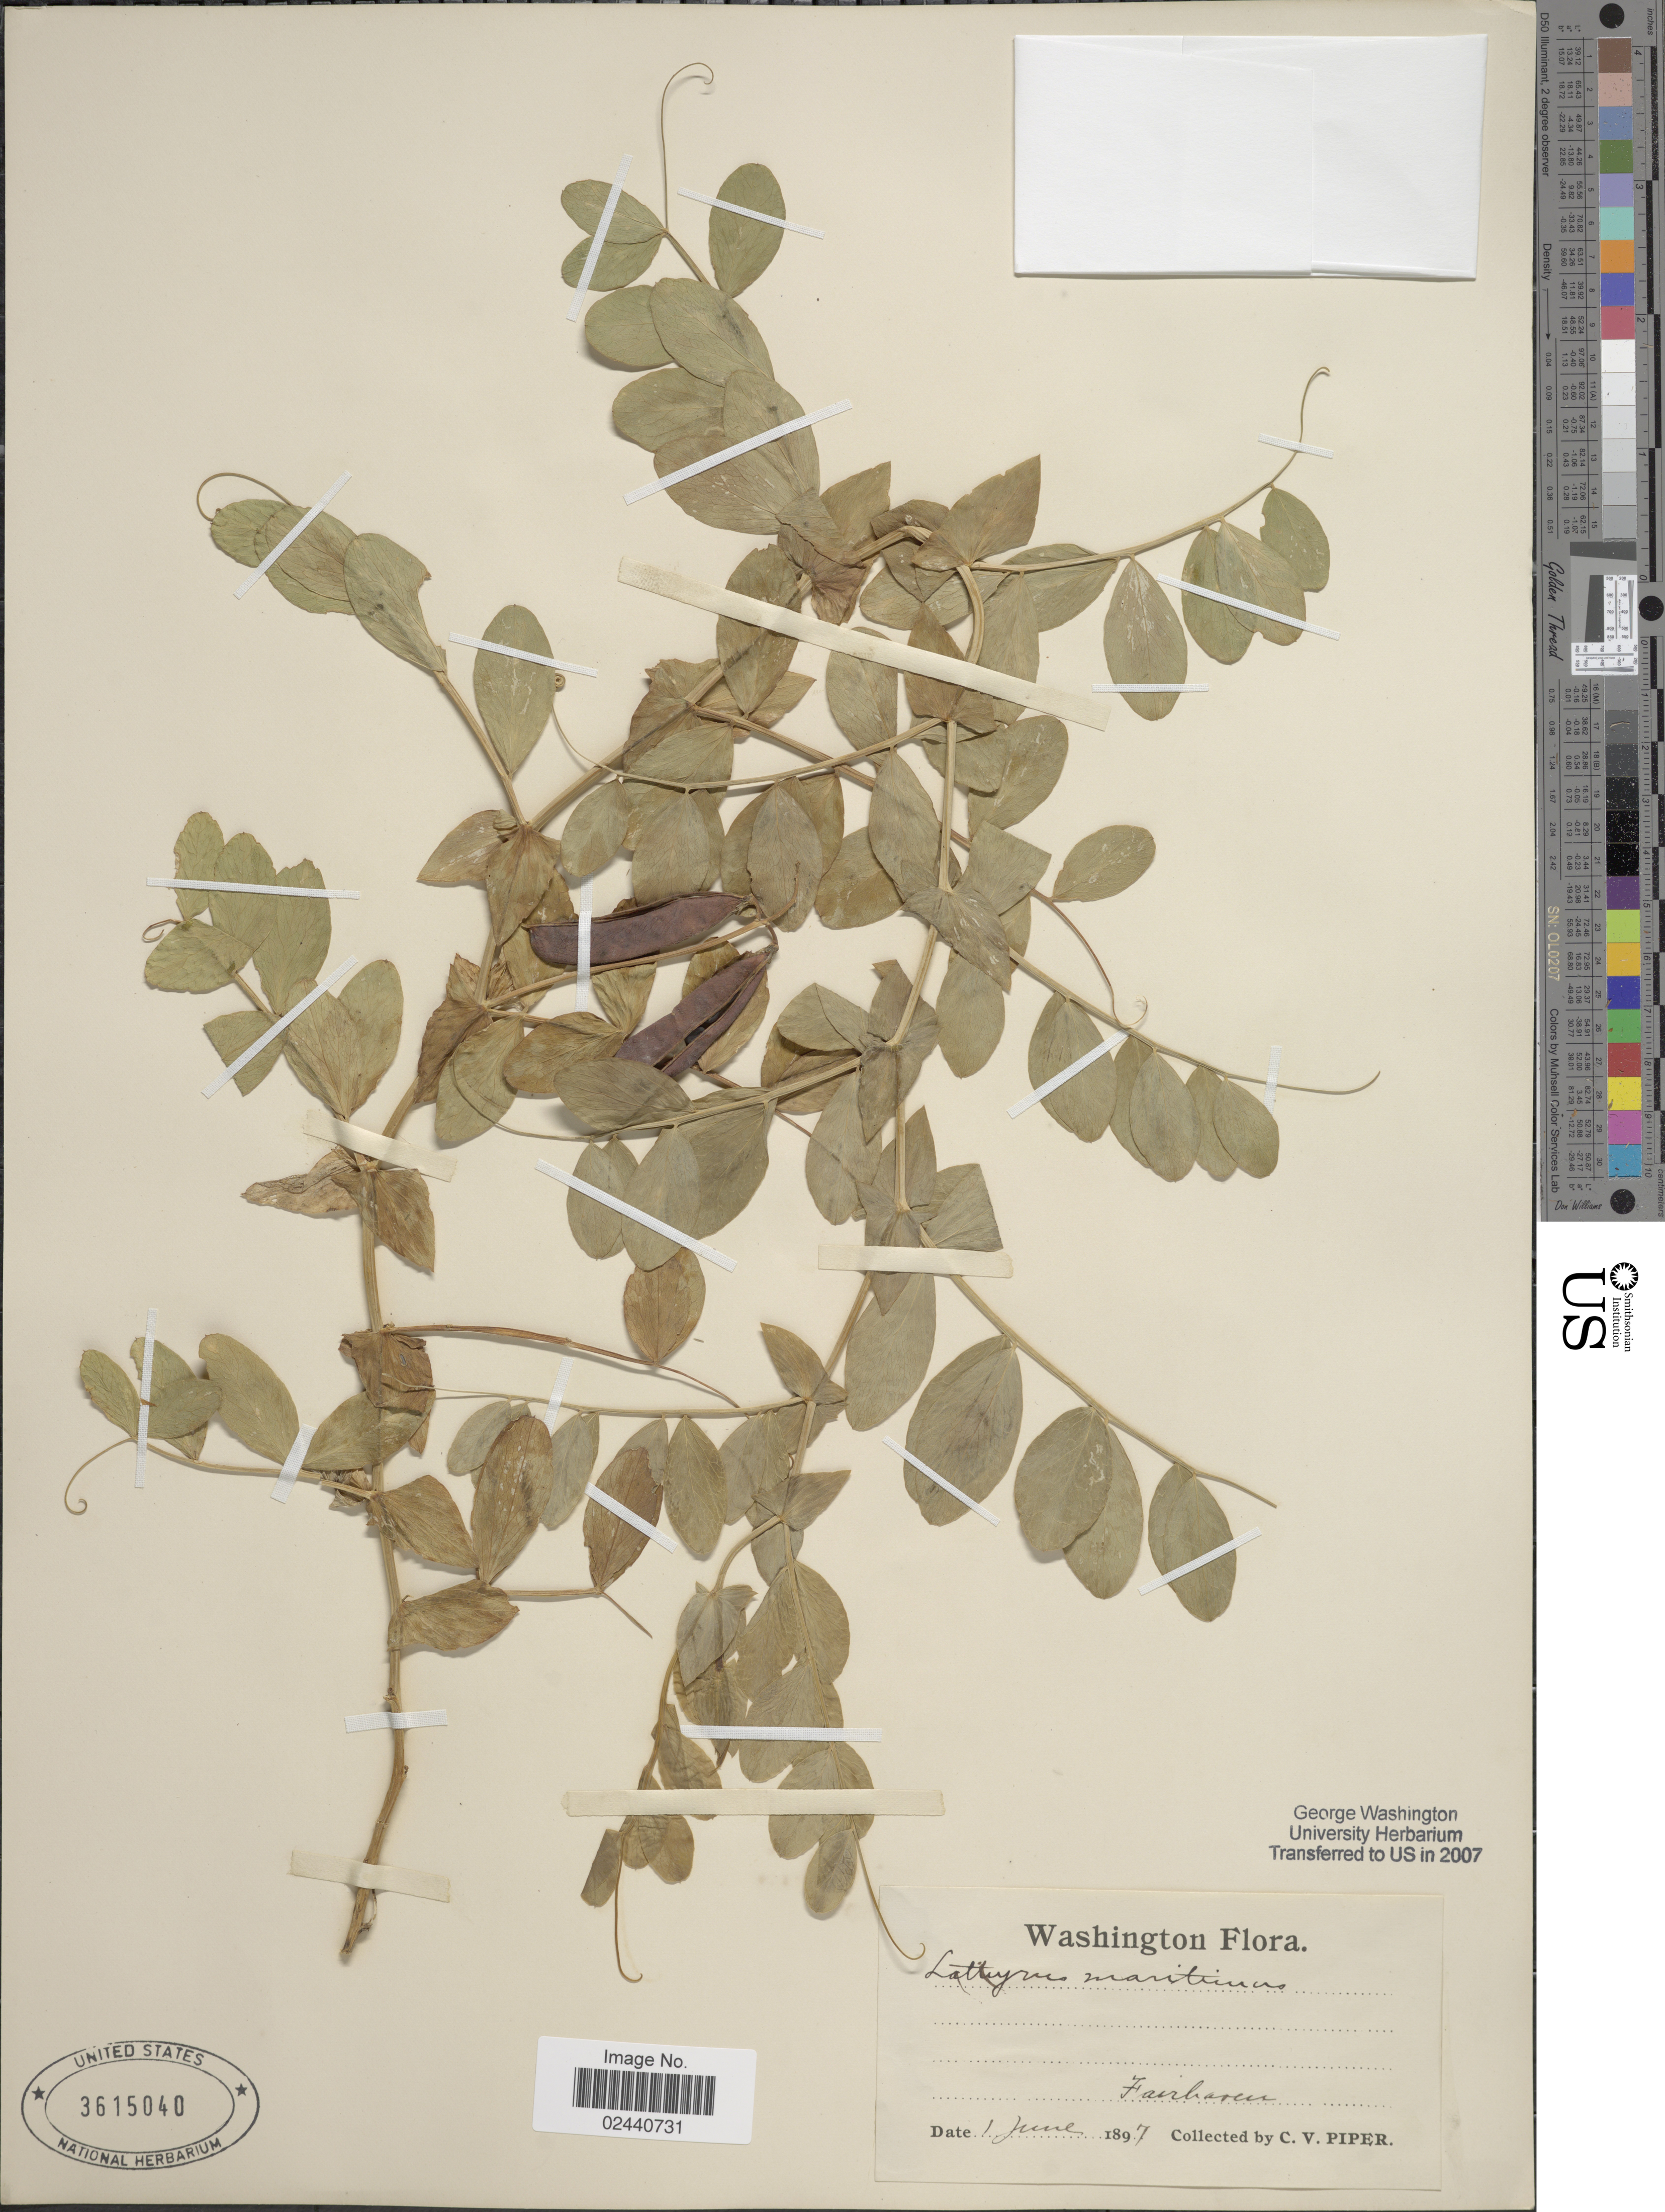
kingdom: Plantae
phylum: Tracheophyta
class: Magnoliopsida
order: Fabales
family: Fabaceae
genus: Lathyrus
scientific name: Lathyrus japonicus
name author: Willd.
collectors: C. V. Piper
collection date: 1897-06-01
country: United States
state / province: Washington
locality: Fairbanks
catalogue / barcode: US 3615040